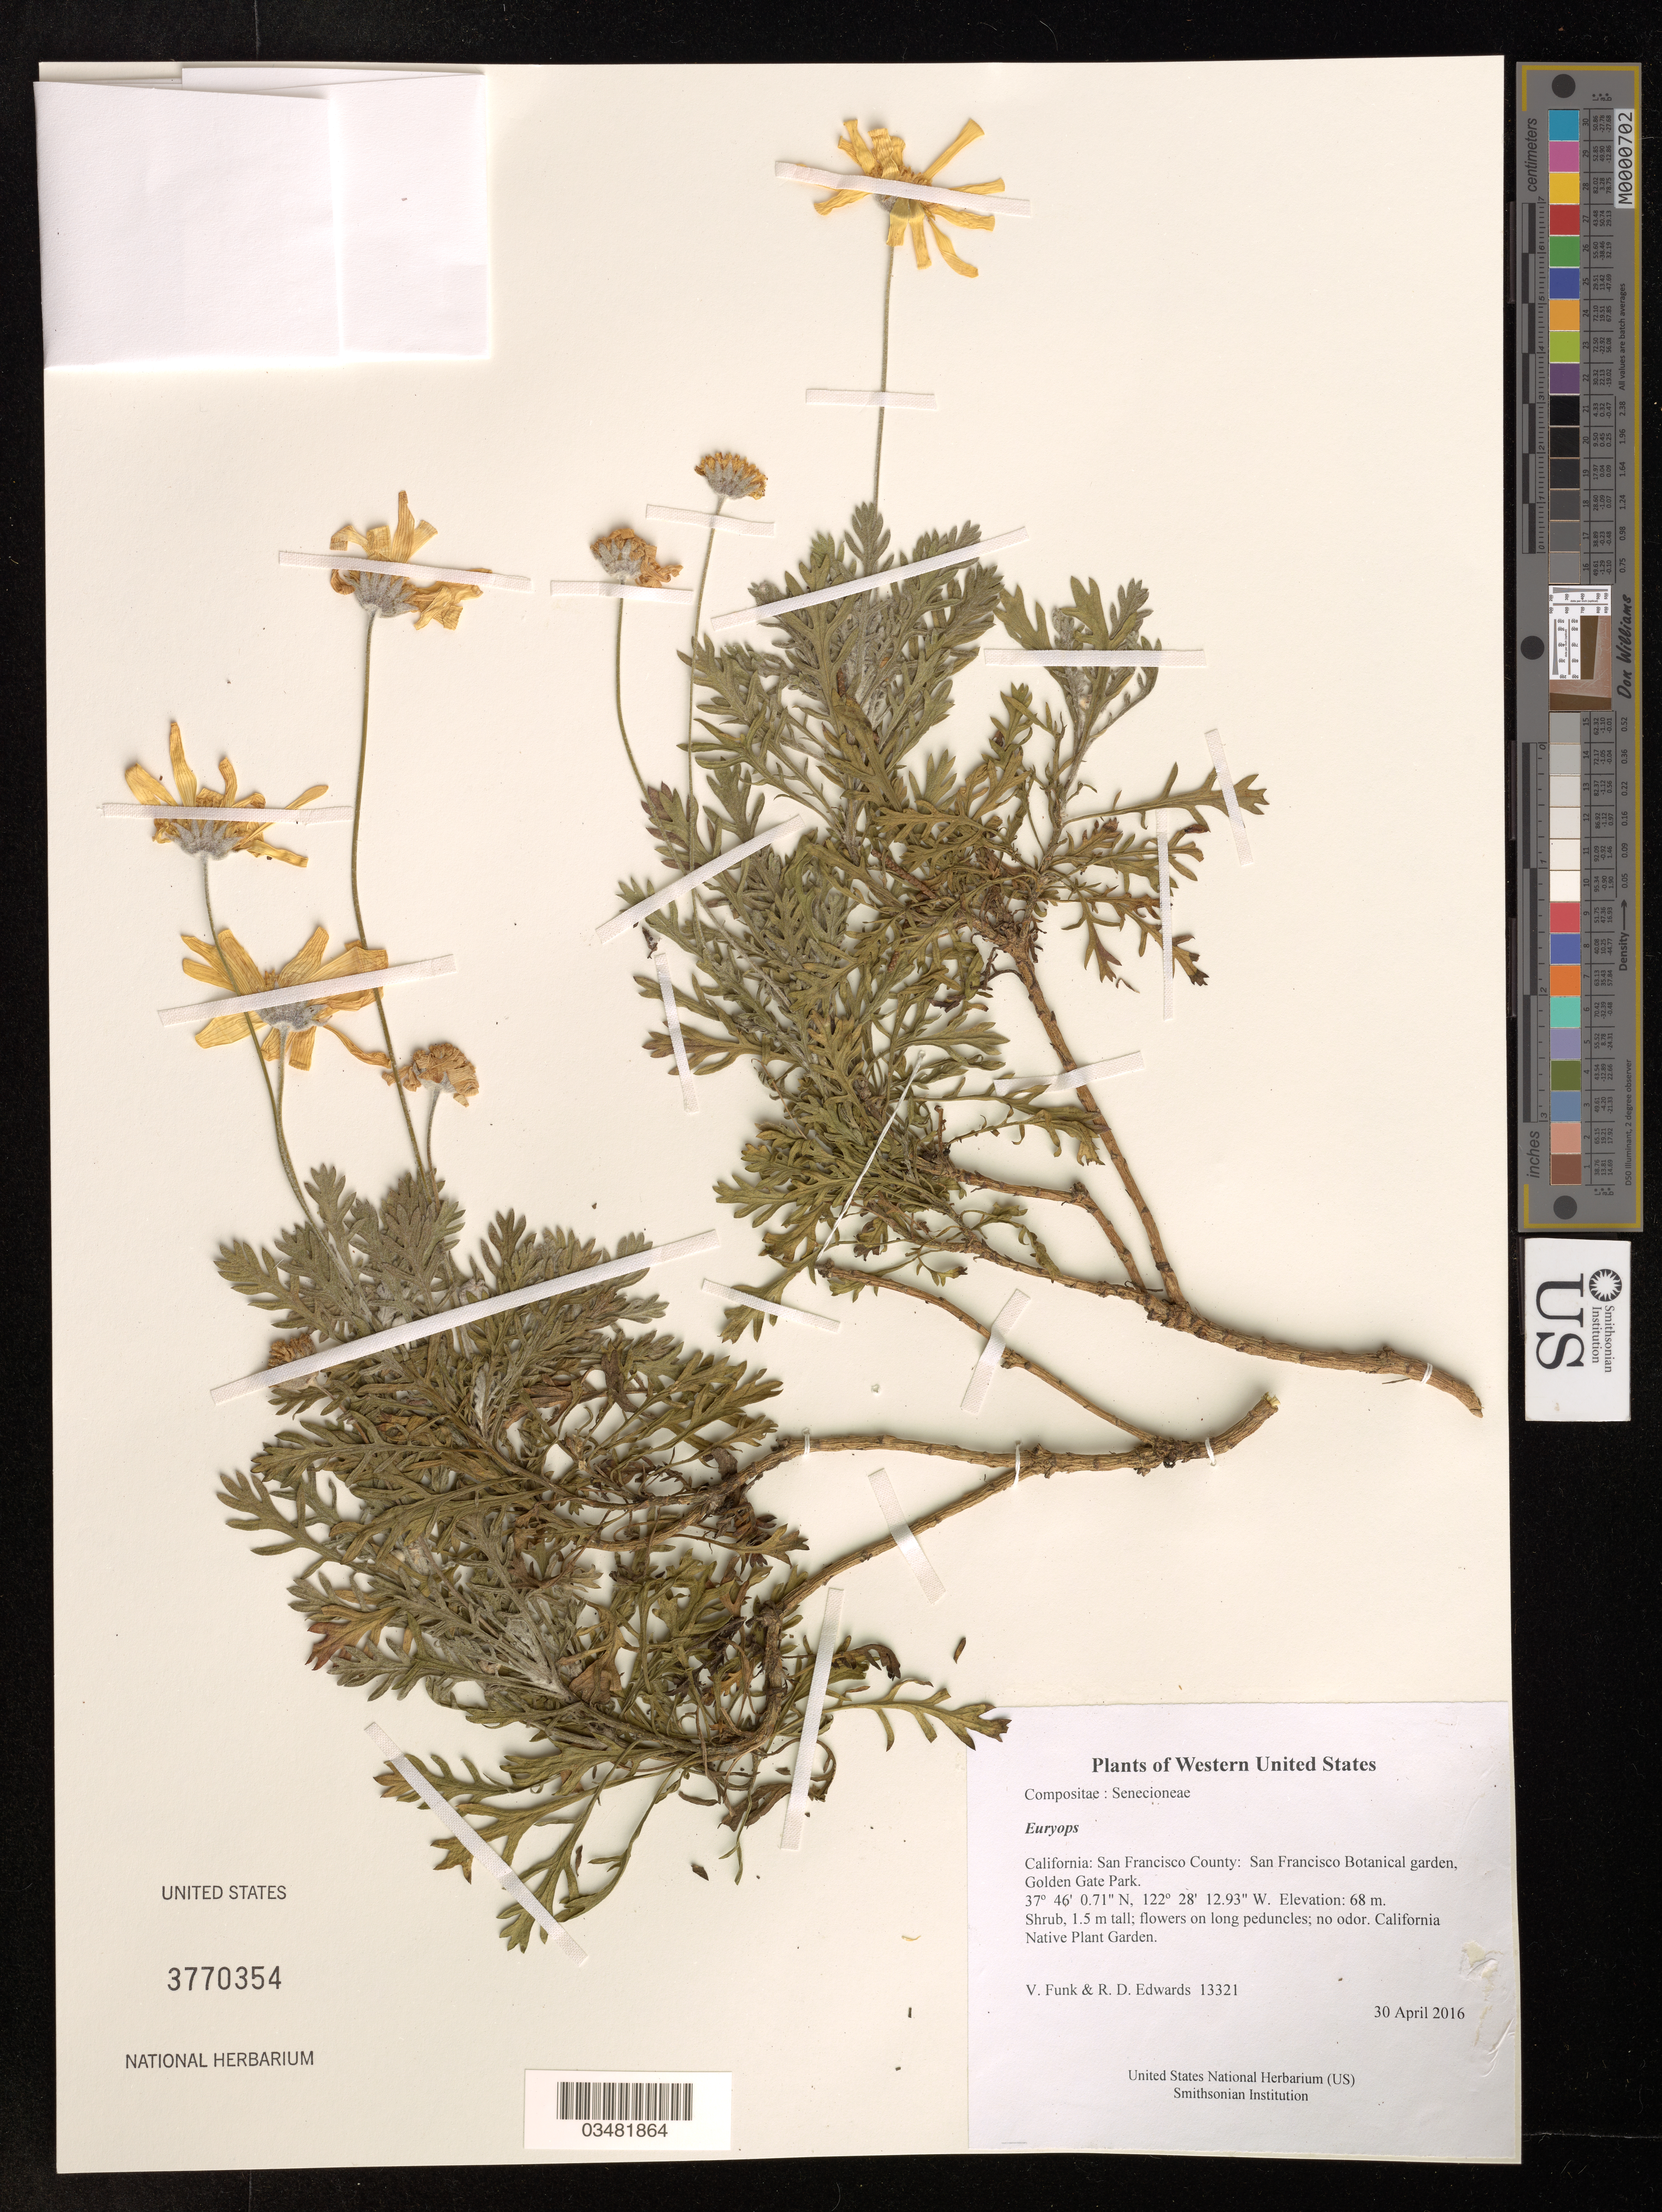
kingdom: Plantae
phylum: Tracheophyta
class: Magnoliopsida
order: Asterales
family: Asteraceae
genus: Euryops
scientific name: Euryops sp.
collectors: R.D. Edwards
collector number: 13321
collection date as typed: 30 April 2016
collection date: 2016-04-30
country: United States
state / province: California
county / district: San Francisco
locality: San Francisco Botanical garden, Golden Gate Park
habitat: California Native Plant Garden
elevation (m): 68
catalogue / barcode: US 3770354